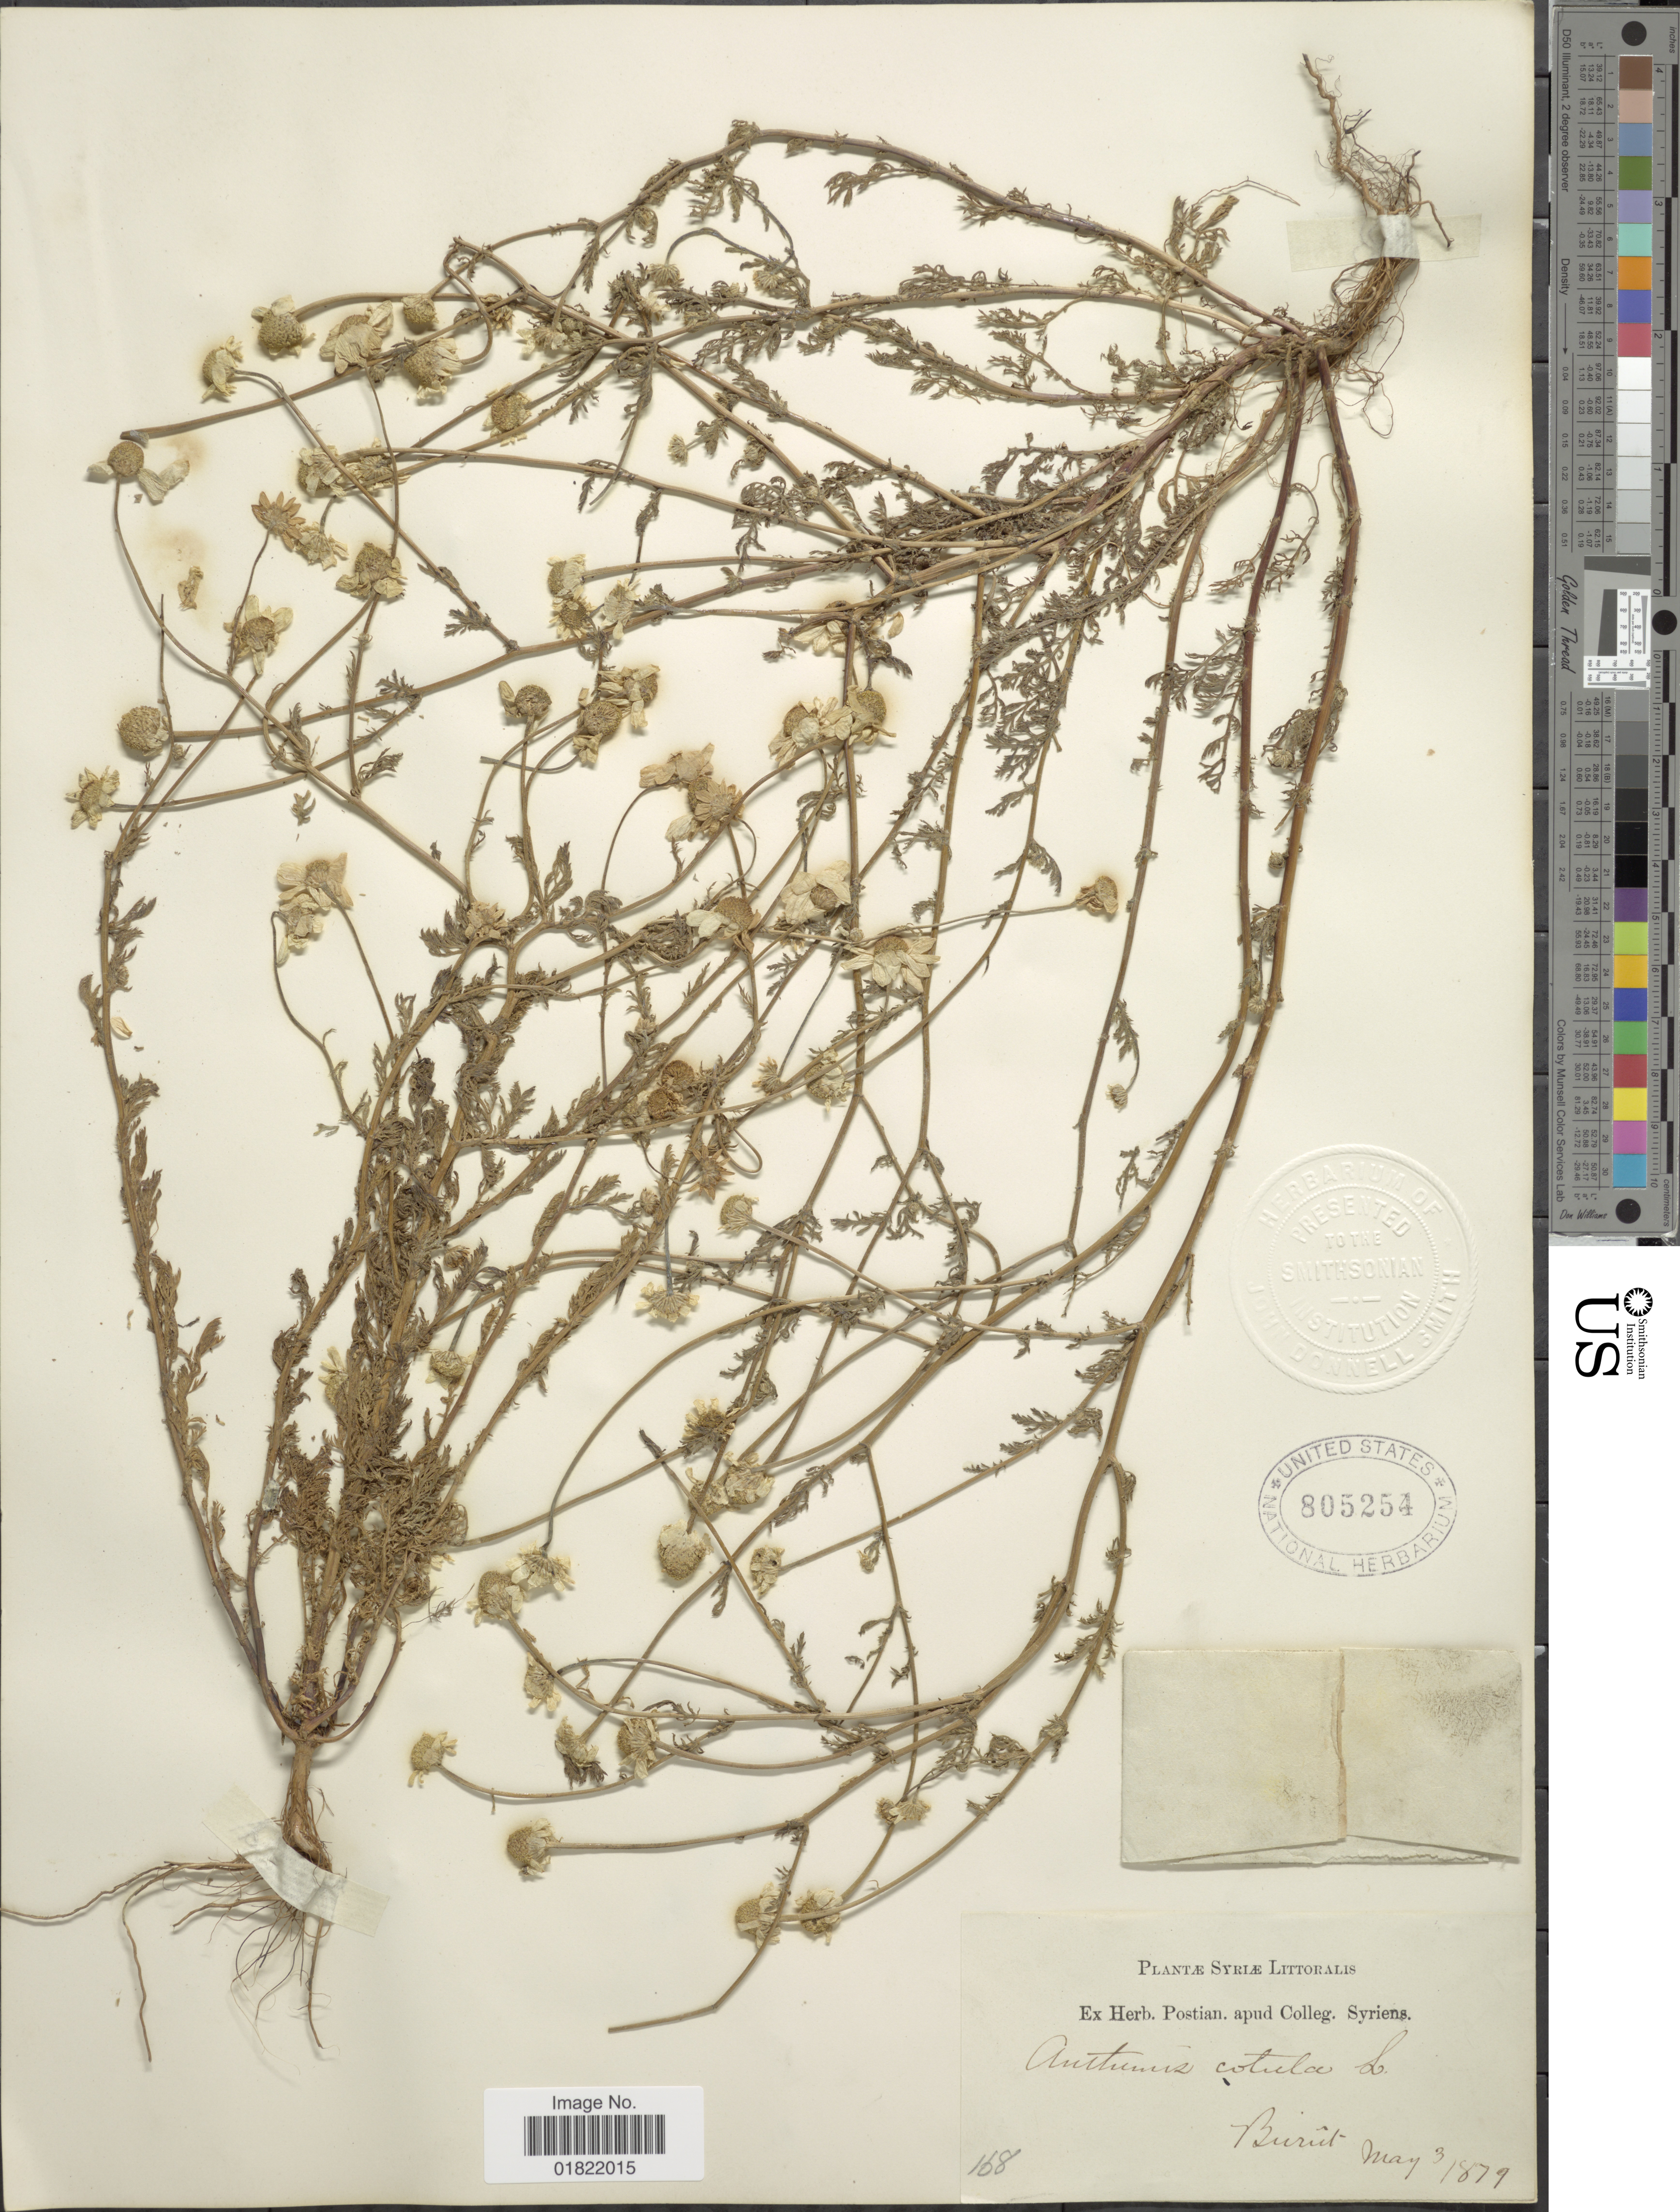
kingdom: Plantae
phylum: Tracheophyta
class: Magnoliopsida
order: Asterales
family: Asteraceae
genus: Anthemis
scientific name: Anthemis cotula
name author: L.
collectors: ex herb. Postian. apud Colleg. Syriens. Protest. USE "Fannie P. A. Shepard" (10308853) AS PRIMARY COLLECTOR INSTEAD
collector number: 168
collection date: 1879-05-03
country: Syria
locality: Burit [interpreted]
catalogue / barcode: US 805254